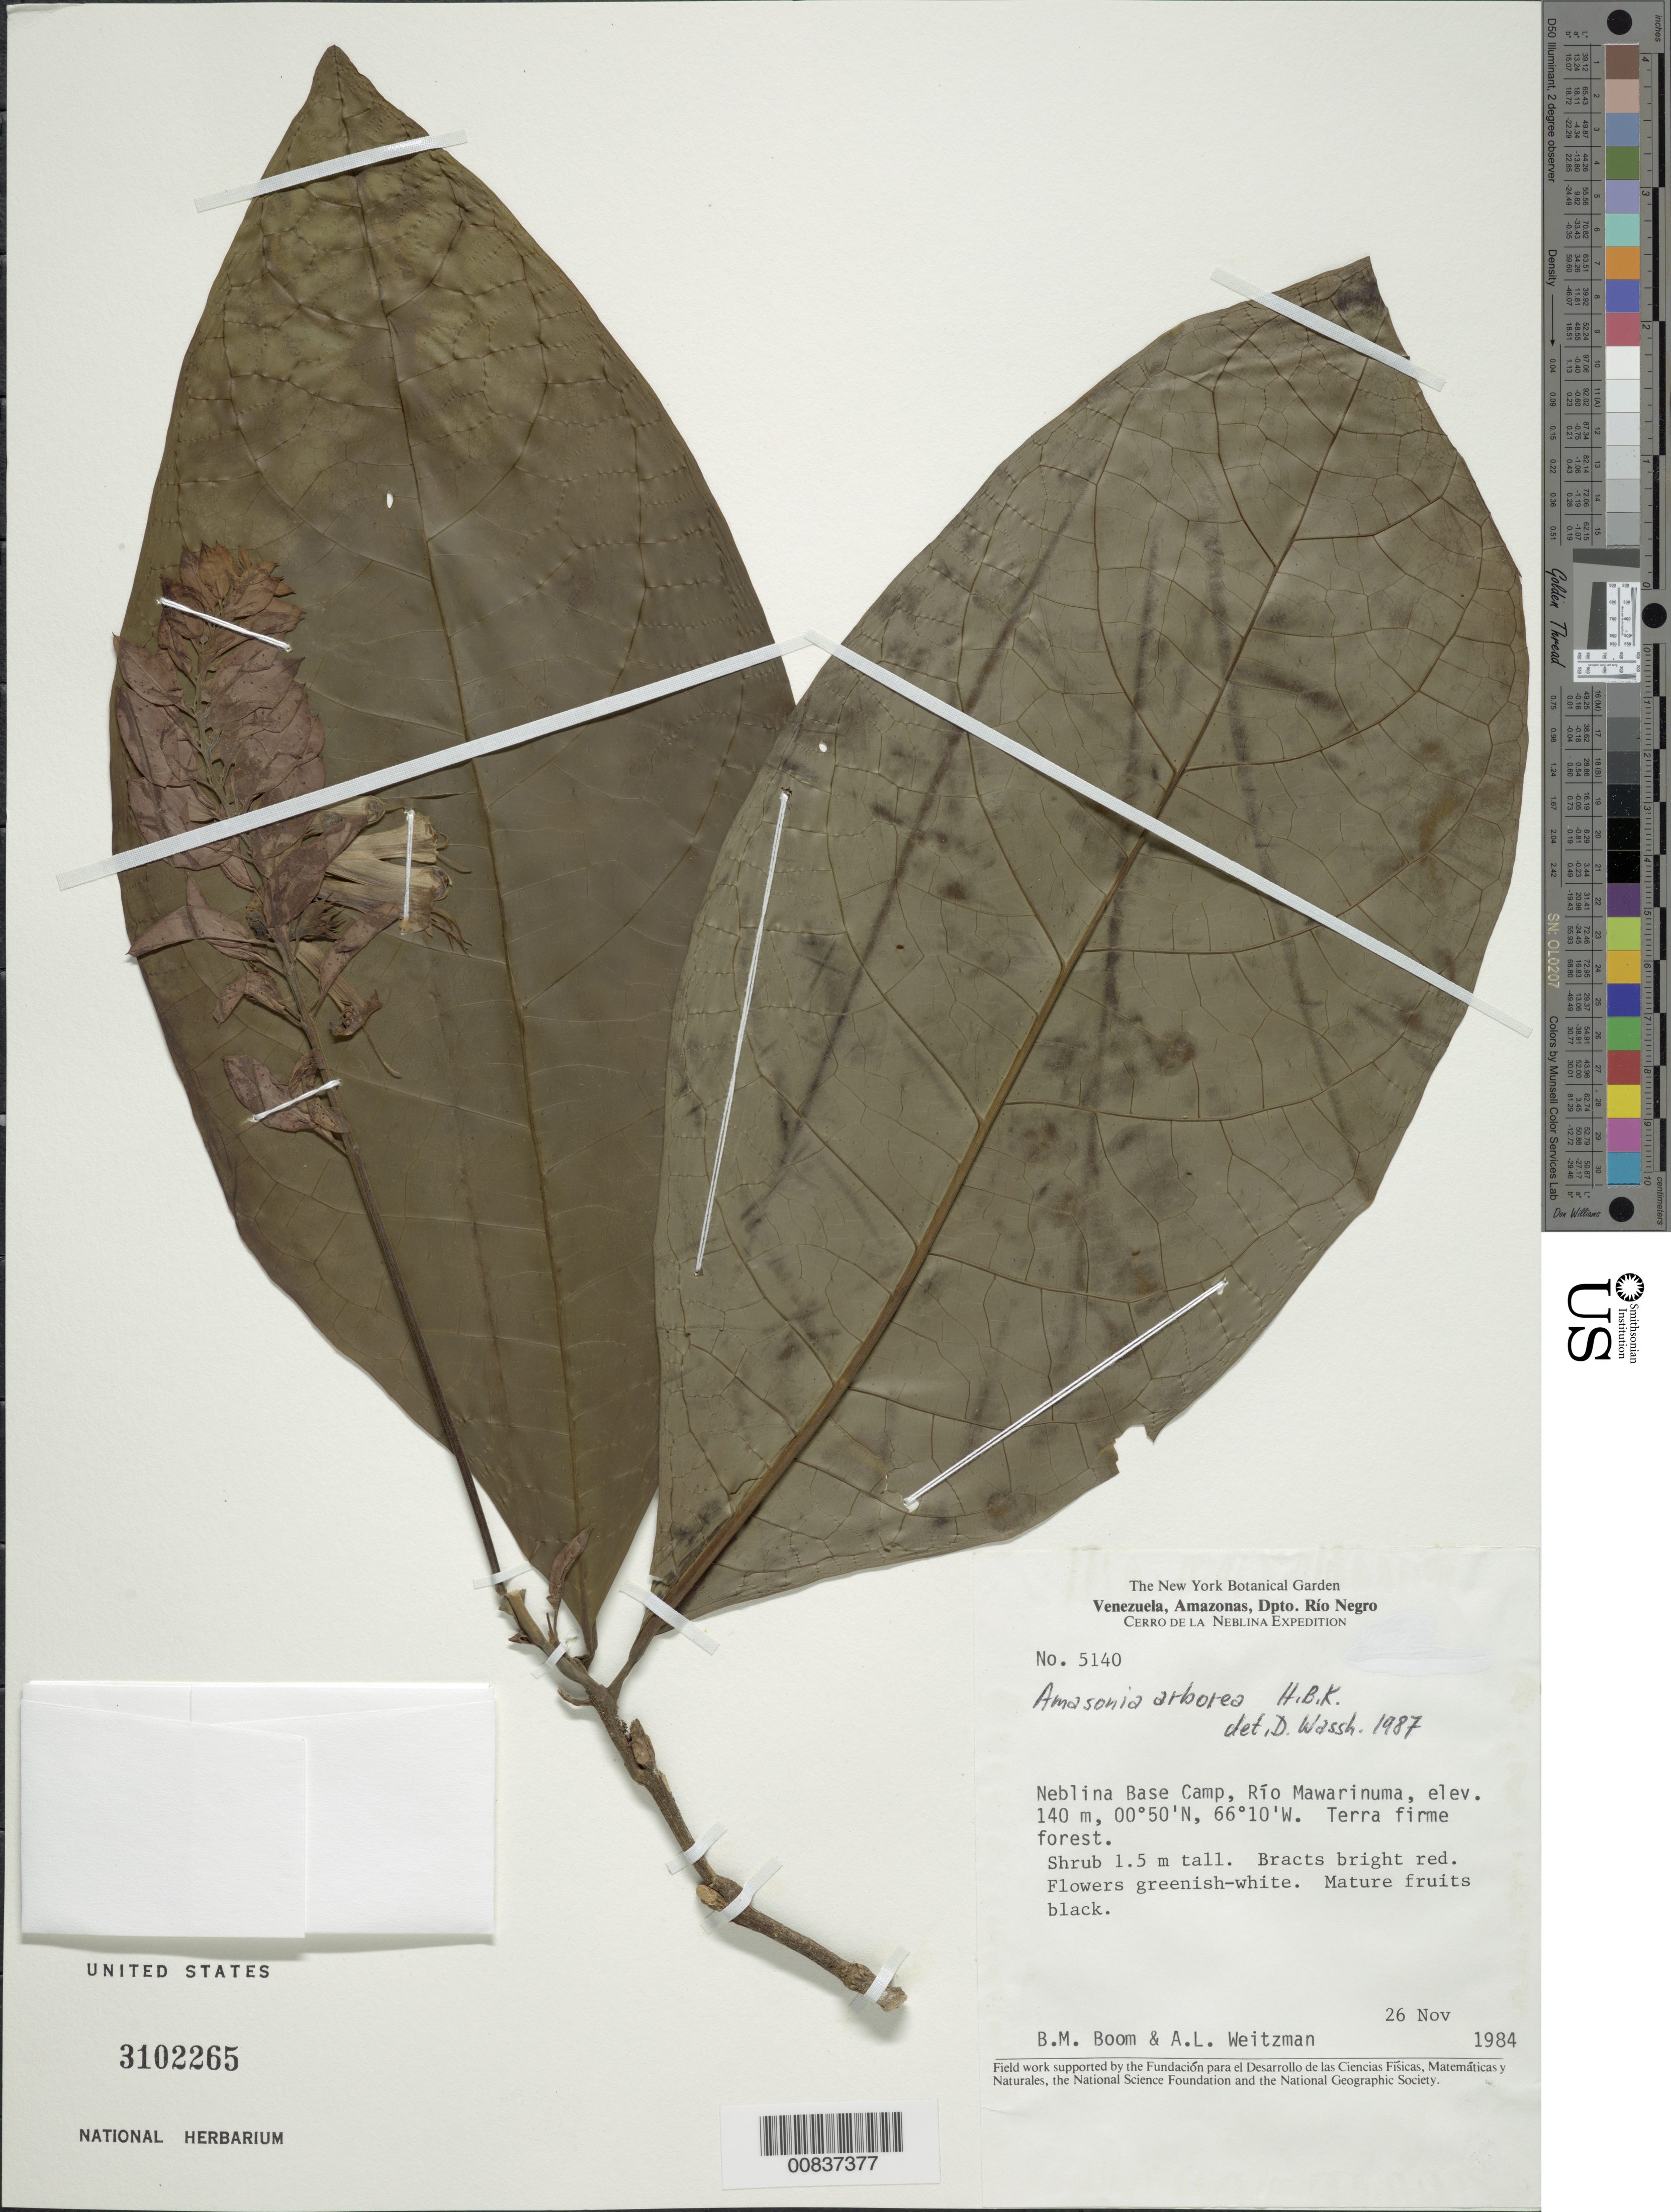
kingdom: Plantae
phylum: Tracheophyta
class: Magnoliopsida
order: Lamiales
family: Lamiaceae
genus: Amasonia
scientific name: Amasonia arborea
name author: (Aubl.) Moldenke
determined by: Wasshausen, Dieter C., (BOT), Smithsonian Institution - National Museum of Natural History (UNITED STATES)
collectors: B. M. Boom & A. L. Weitzman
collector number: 5140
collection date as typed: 26-Nov-84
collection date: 1984-11-26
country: Venezuela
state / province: Amazonas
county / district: Río Negro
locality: Cerro de la Neblina Base Camp, Río Mawarinuma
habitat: Terra firma forest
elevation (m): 140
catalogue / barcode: US 3102265